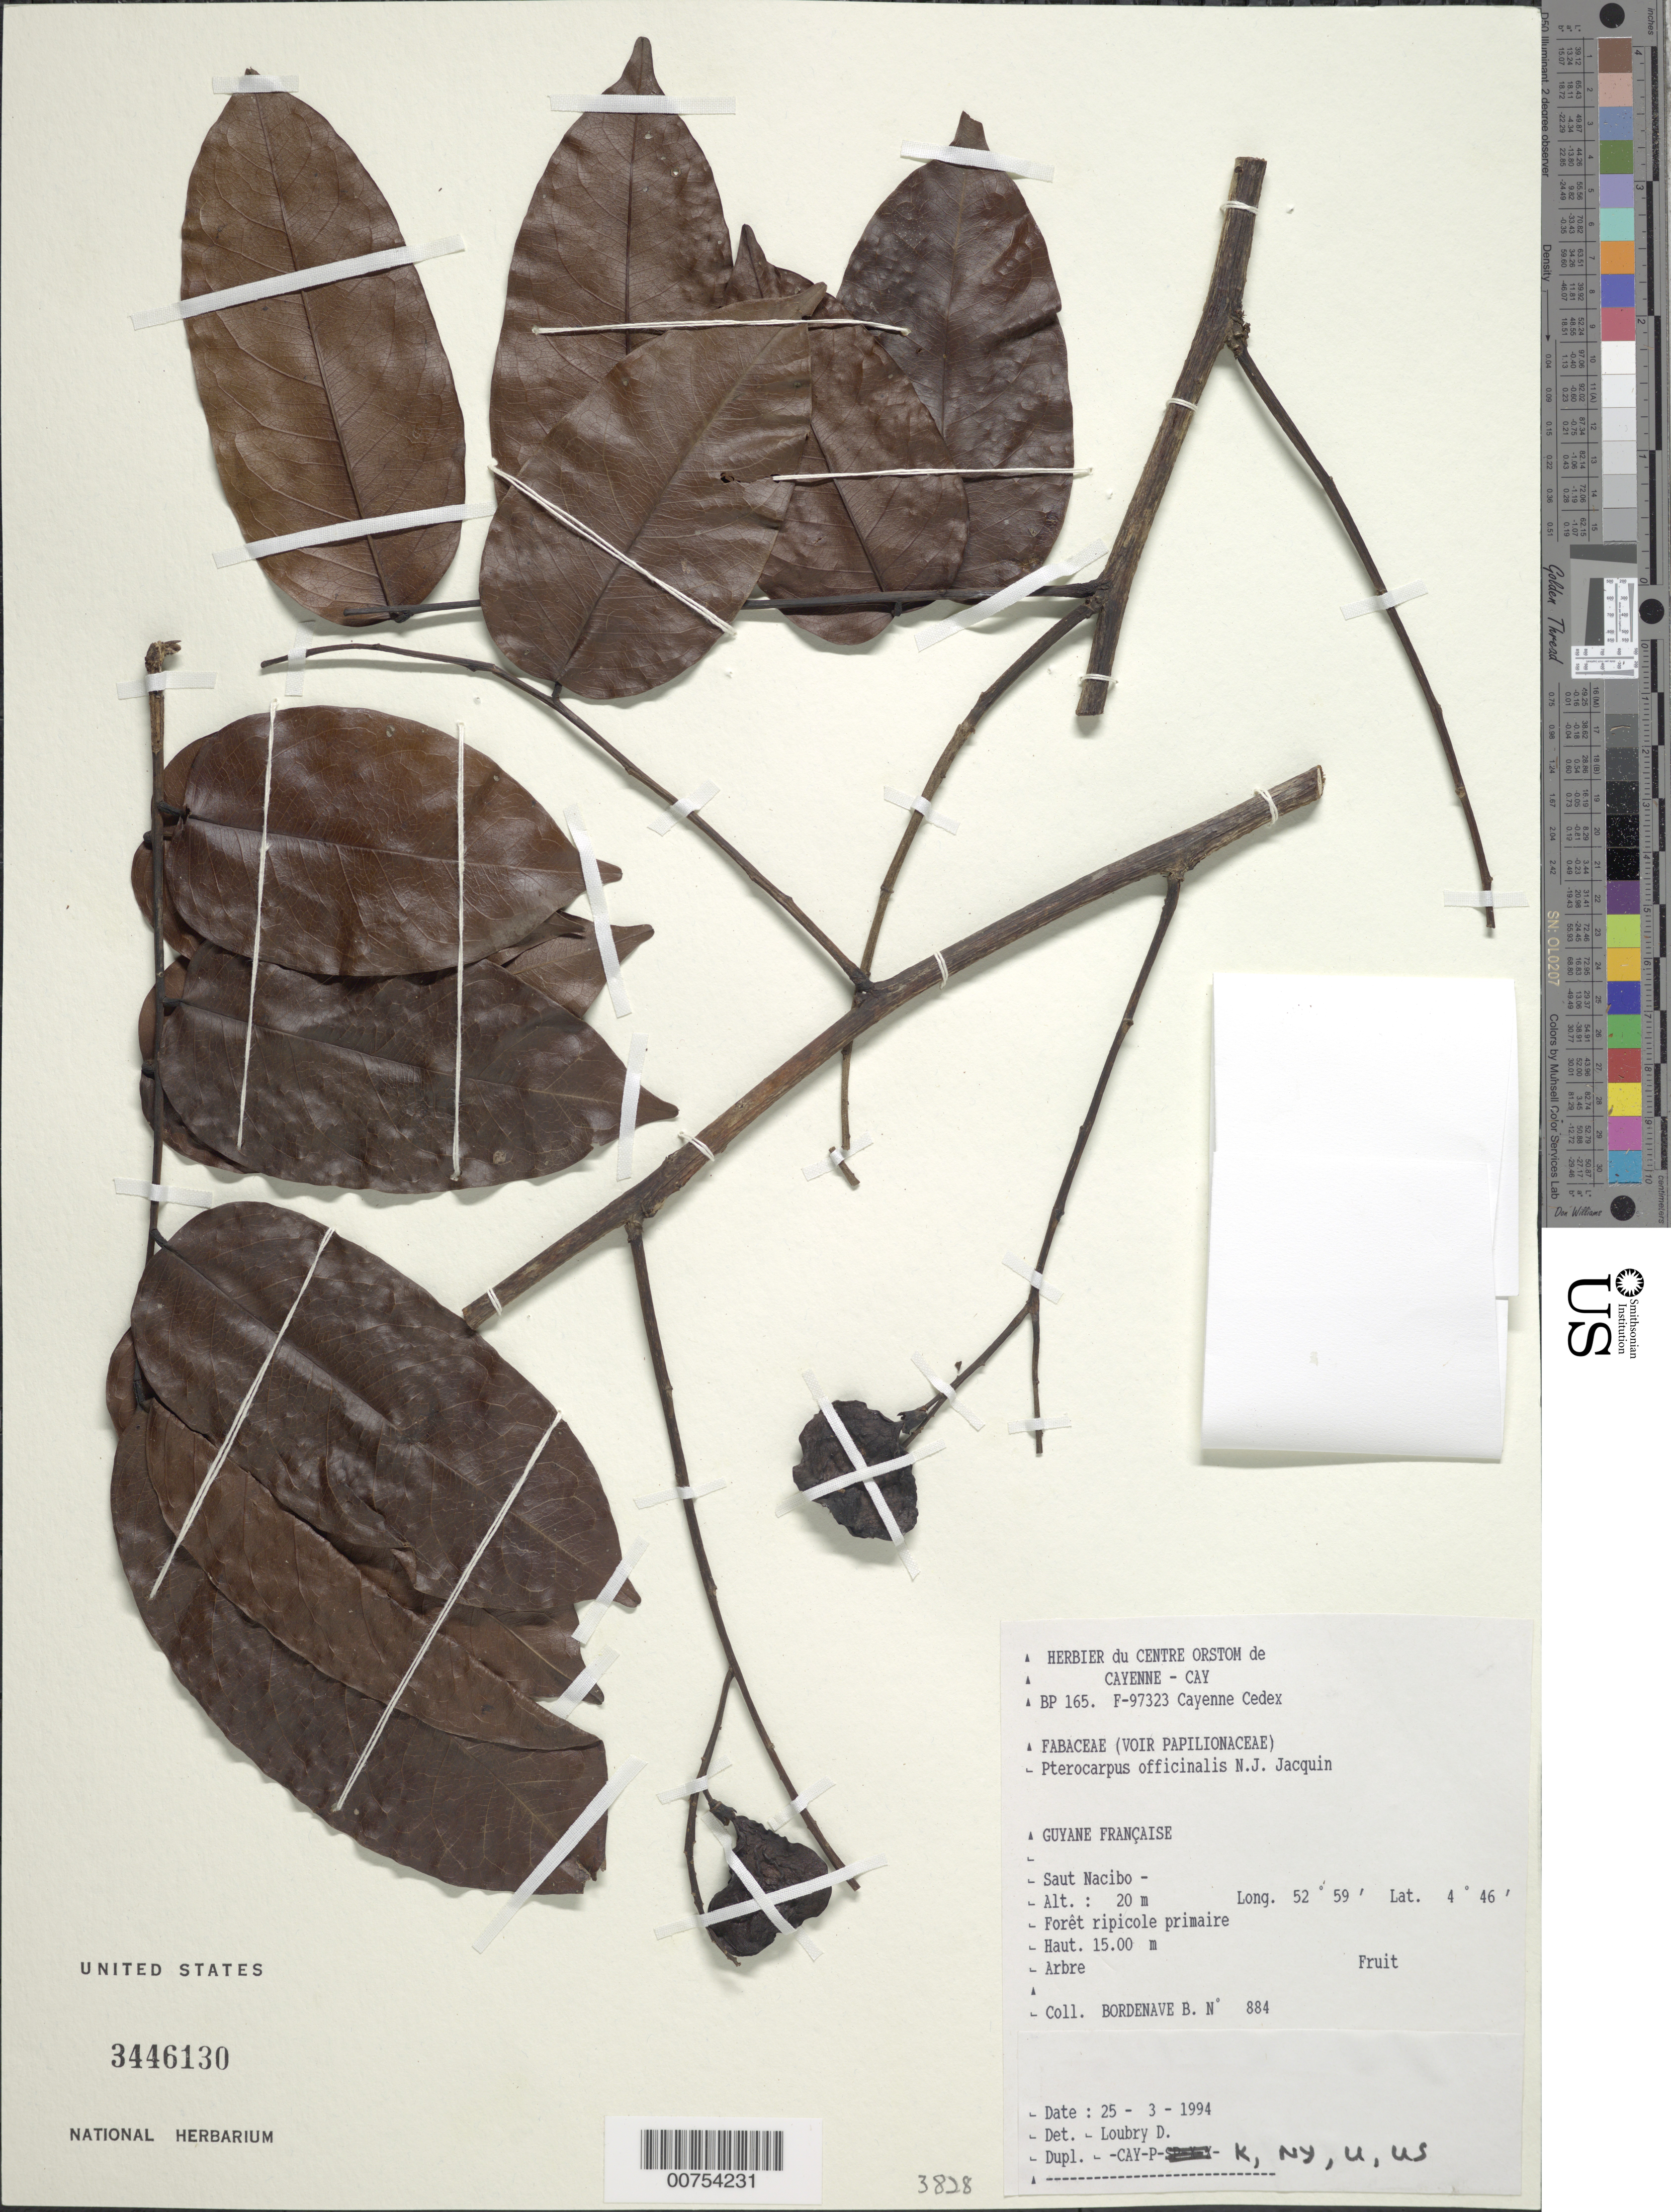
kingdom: Plantae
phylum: Tracheophyta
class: Magnoliopsida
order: Fabales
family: Fabaceae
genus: Pterocarpus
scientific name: Pterocarpus officinalis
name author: Jacq.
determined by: Loubry, D.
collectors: B. Bordenave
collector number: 884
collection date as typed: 25-Mar-94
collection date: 1994-03-25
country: French Guiana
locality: Saut Nacibo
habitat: Primary riparian forest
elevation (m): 20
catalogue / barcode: US 3446130